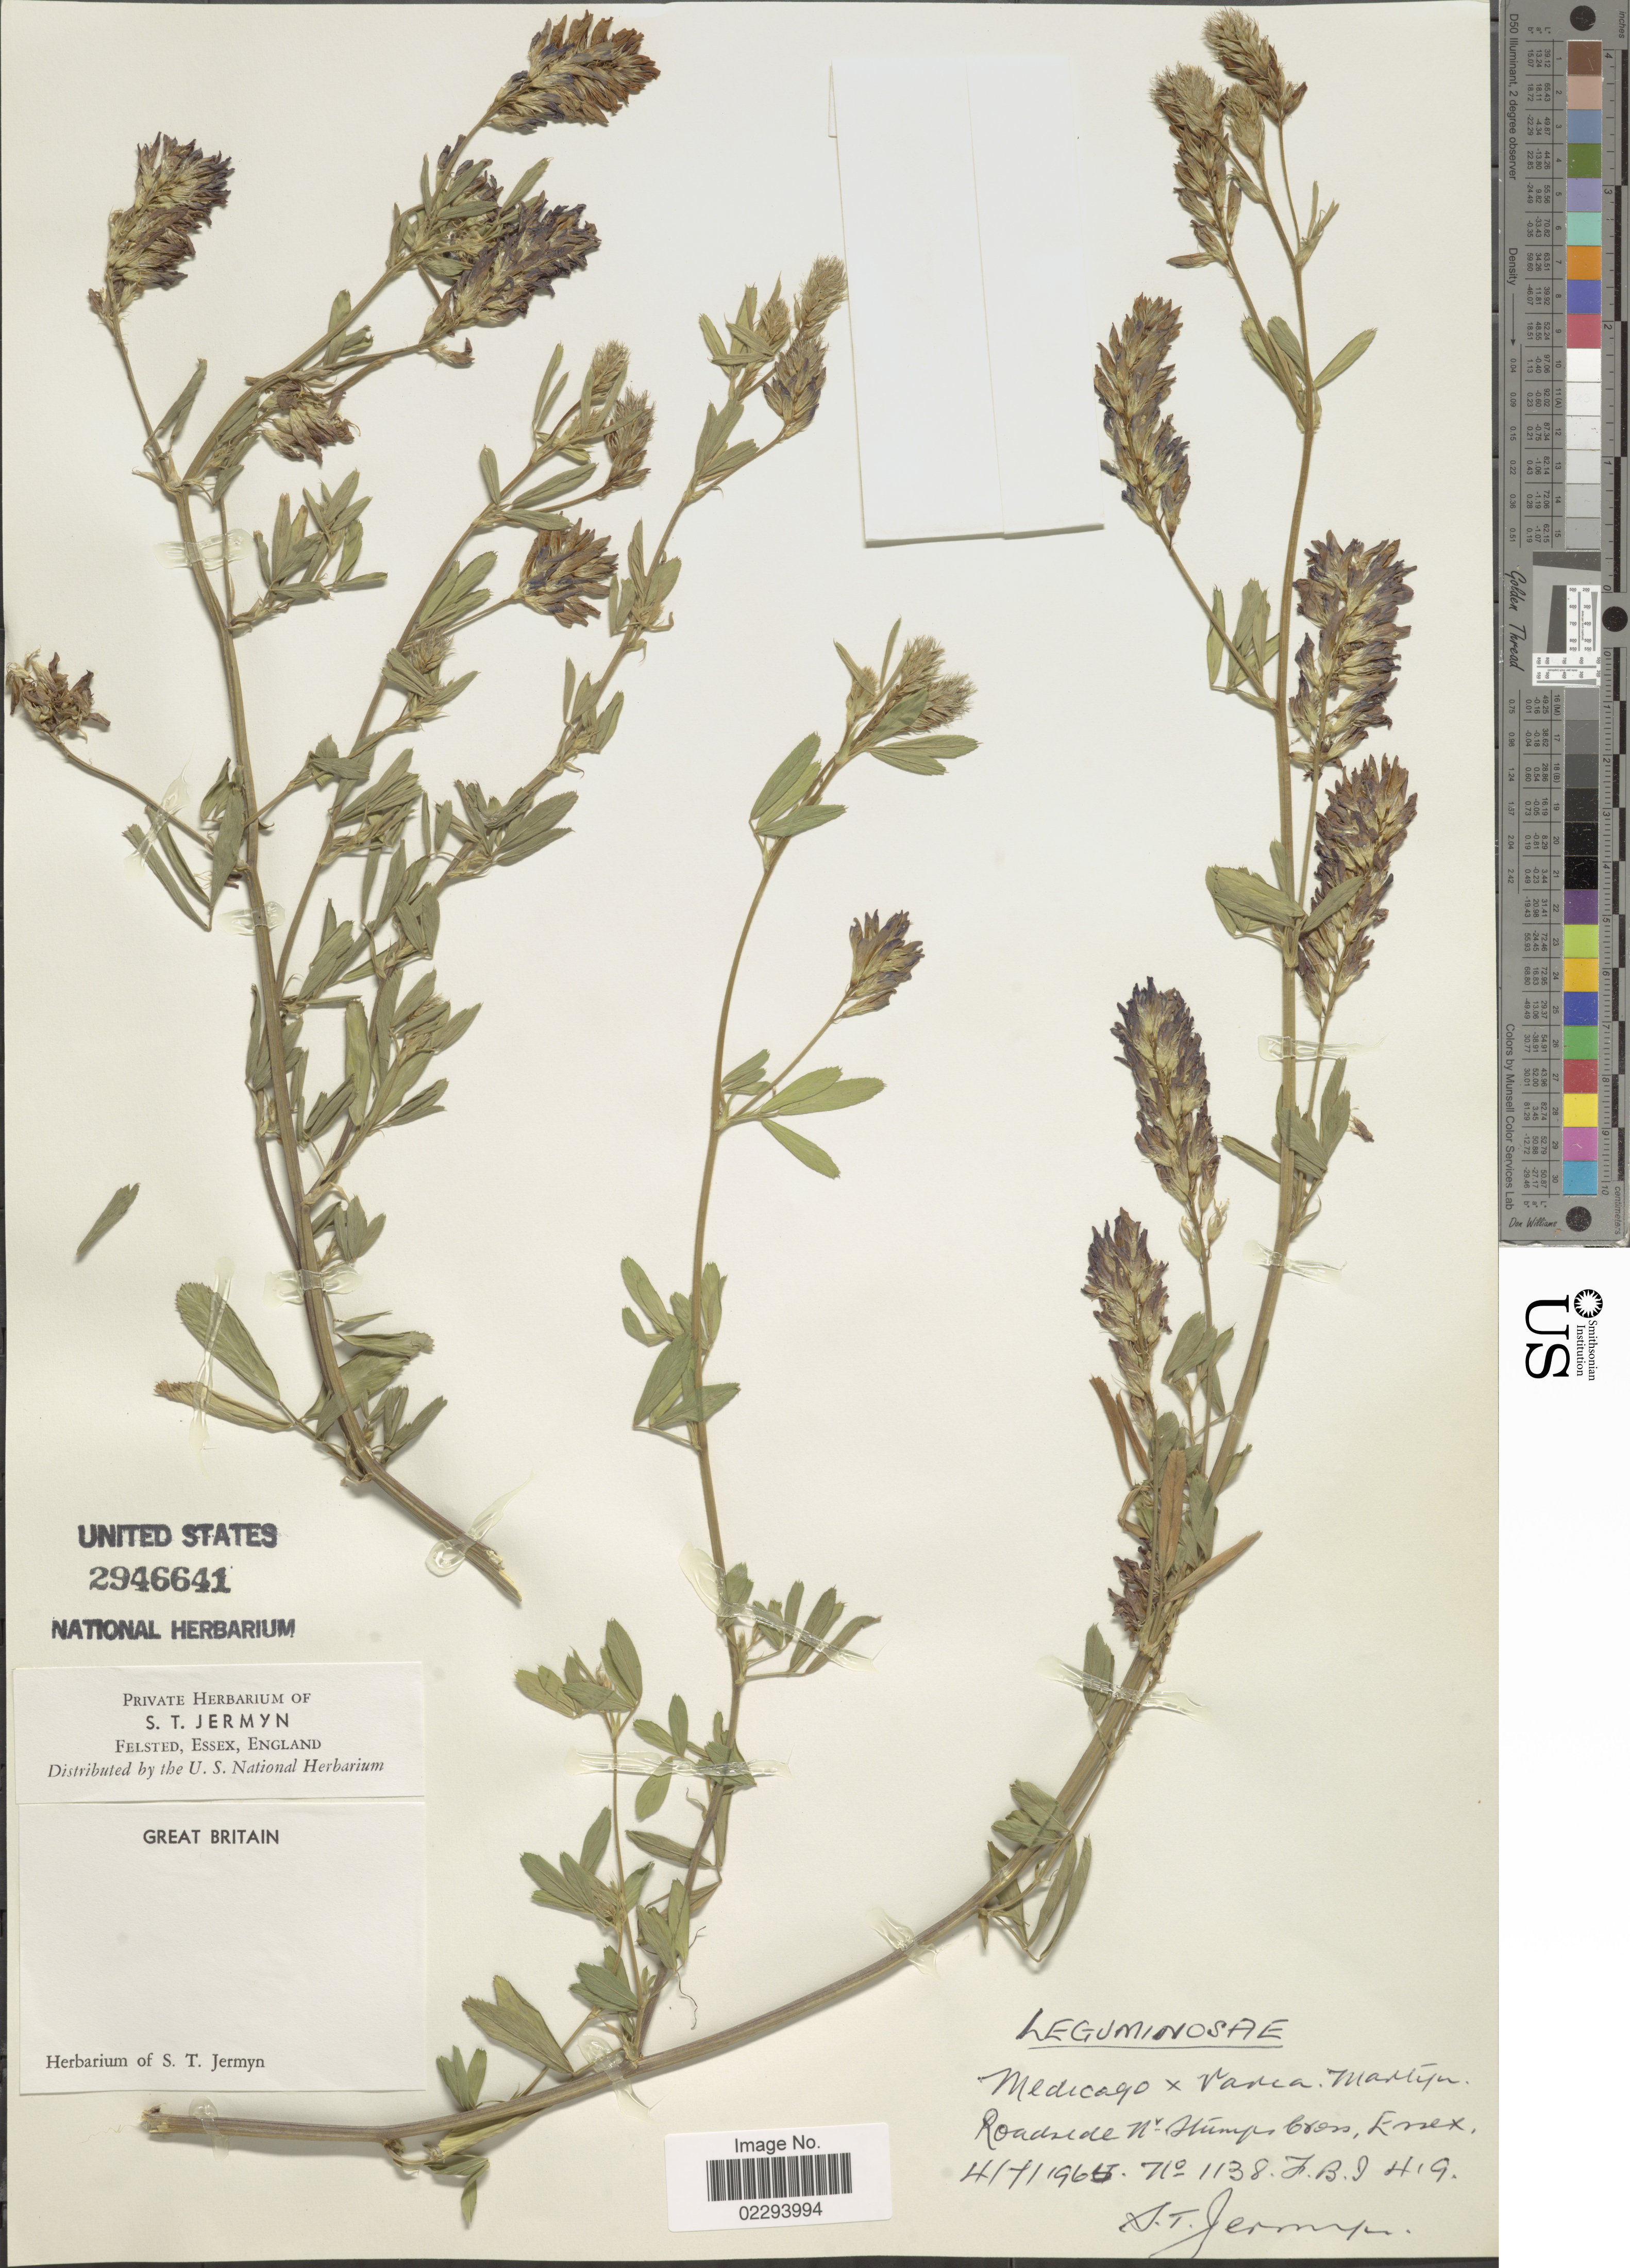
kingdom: Plantae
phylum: Tracheophyta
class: Magnoliopsida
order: Fabales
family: Fabaceae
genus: Medicago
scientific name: Medicago varia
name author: Martyn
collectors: S. Jermyn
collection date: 1965-07-04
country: United Kingdom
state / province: England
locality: Roadside Nr. Stump Cross, Essex.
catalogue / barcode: US 2946641